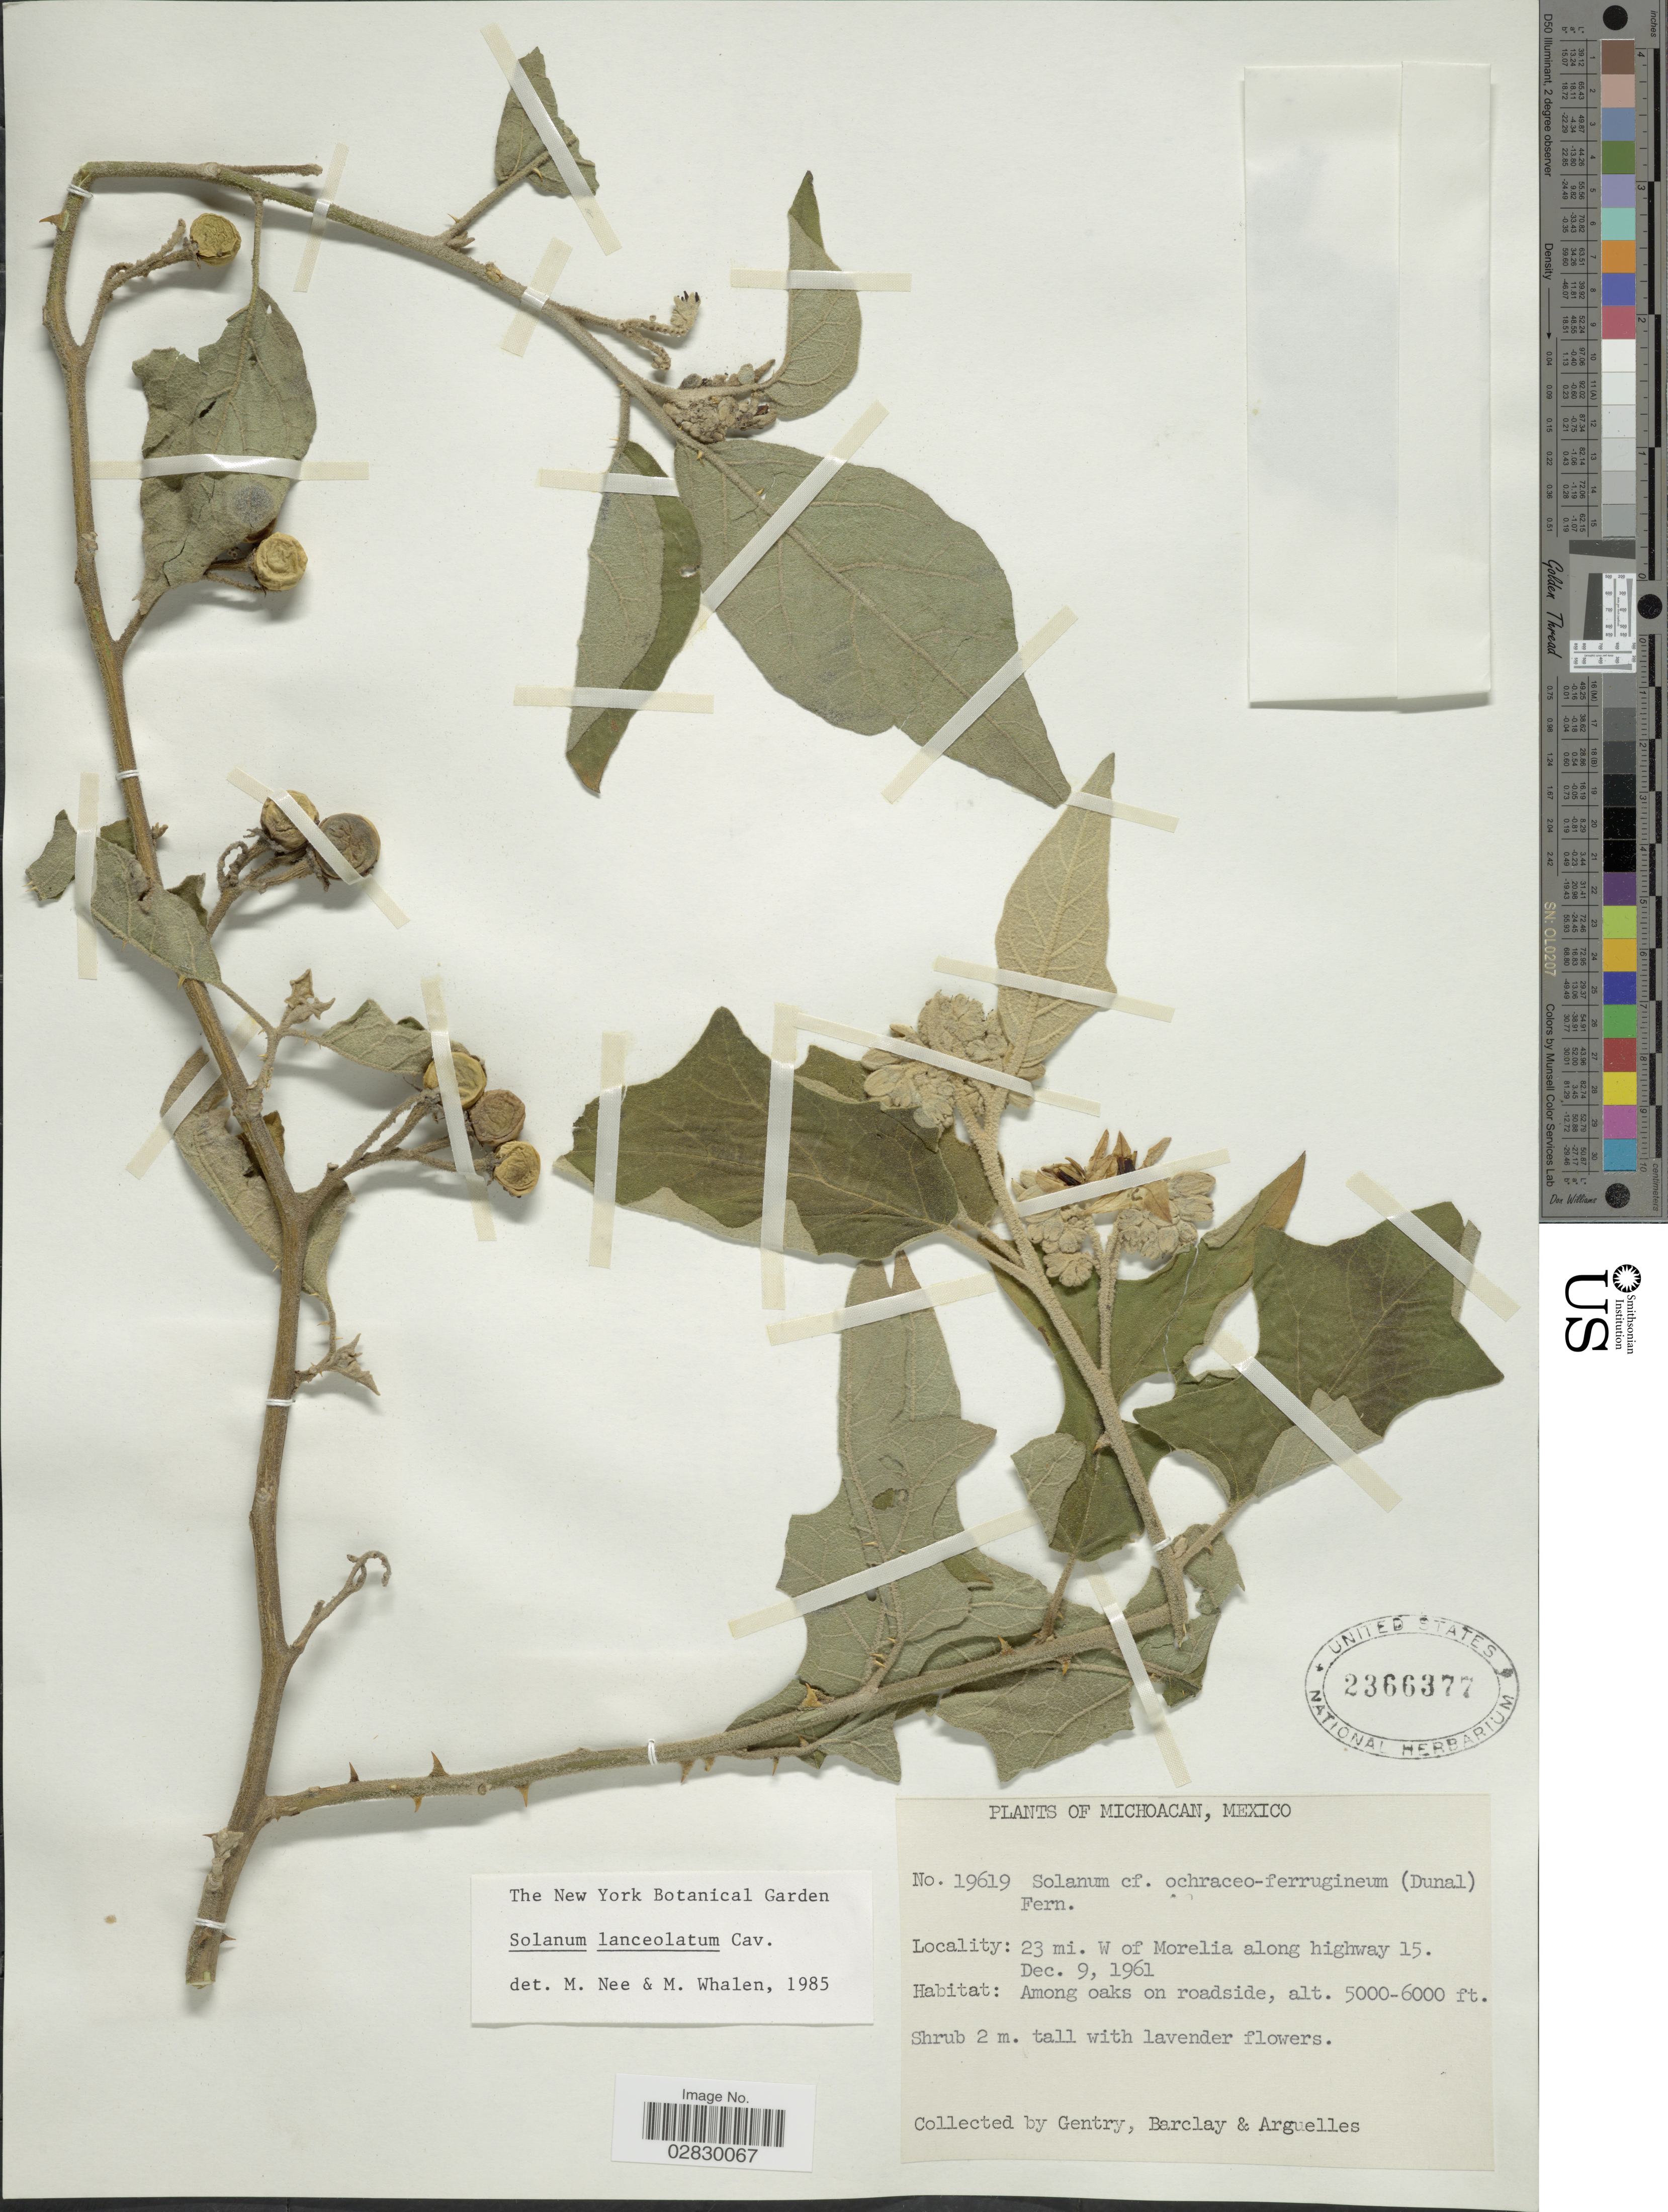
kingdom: Plantae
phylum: Tracheophyta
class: Magnoliopsida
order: Solanales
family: Solanaceae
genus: Solanum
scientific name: Solanum lanceolatum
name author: Cav.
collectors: Gentry, --, -- Barclay & Arguelles, --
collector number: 19619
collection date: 1961-12-09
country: Mexico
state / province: Michoacán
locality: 23 mi. W of Morelia along highway 15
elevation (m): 1524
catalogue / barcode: US 2366377